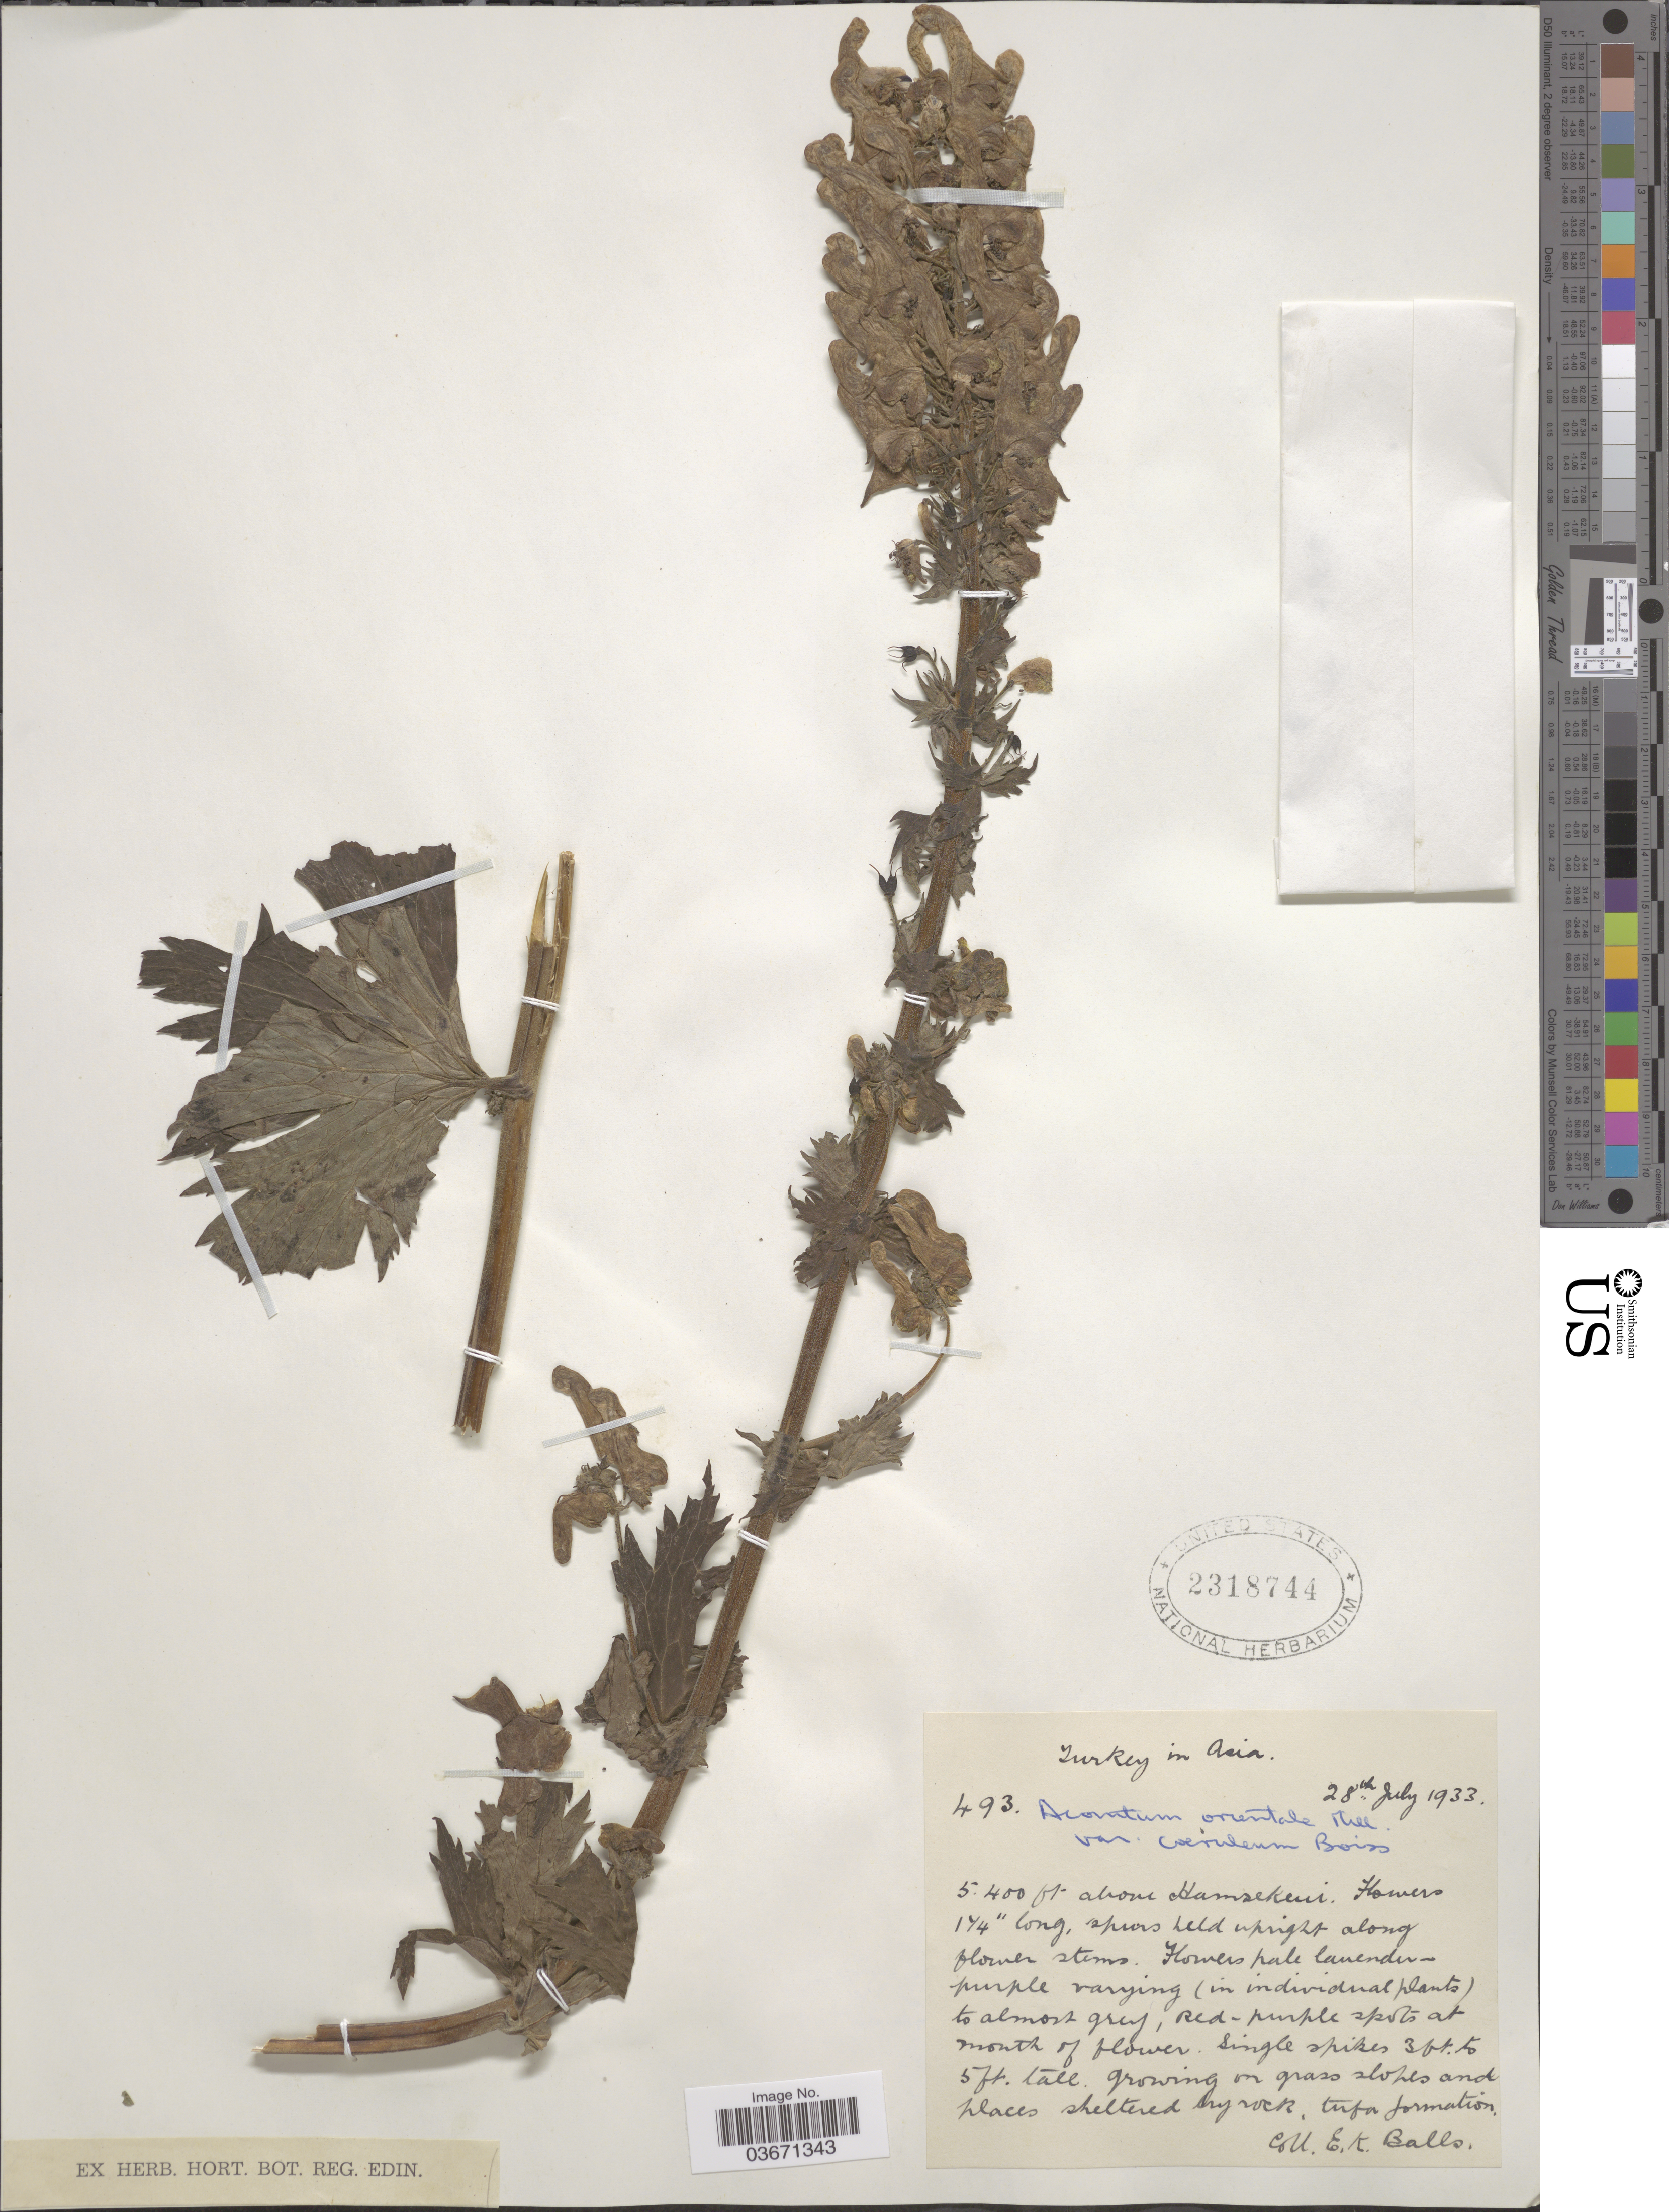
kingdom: Plantae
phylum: Tracheophyta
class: Magnoliopsida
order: Ranunculales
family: Ranunculaceae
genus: Aconitum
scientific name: Aconitum orientale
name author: Mill.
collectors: E. K. Balls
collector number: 493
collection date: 1933-07-28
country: Turkey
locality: Turkey in Asia. Above Hamsekeni.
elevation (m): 1646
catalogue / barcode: US 2318744